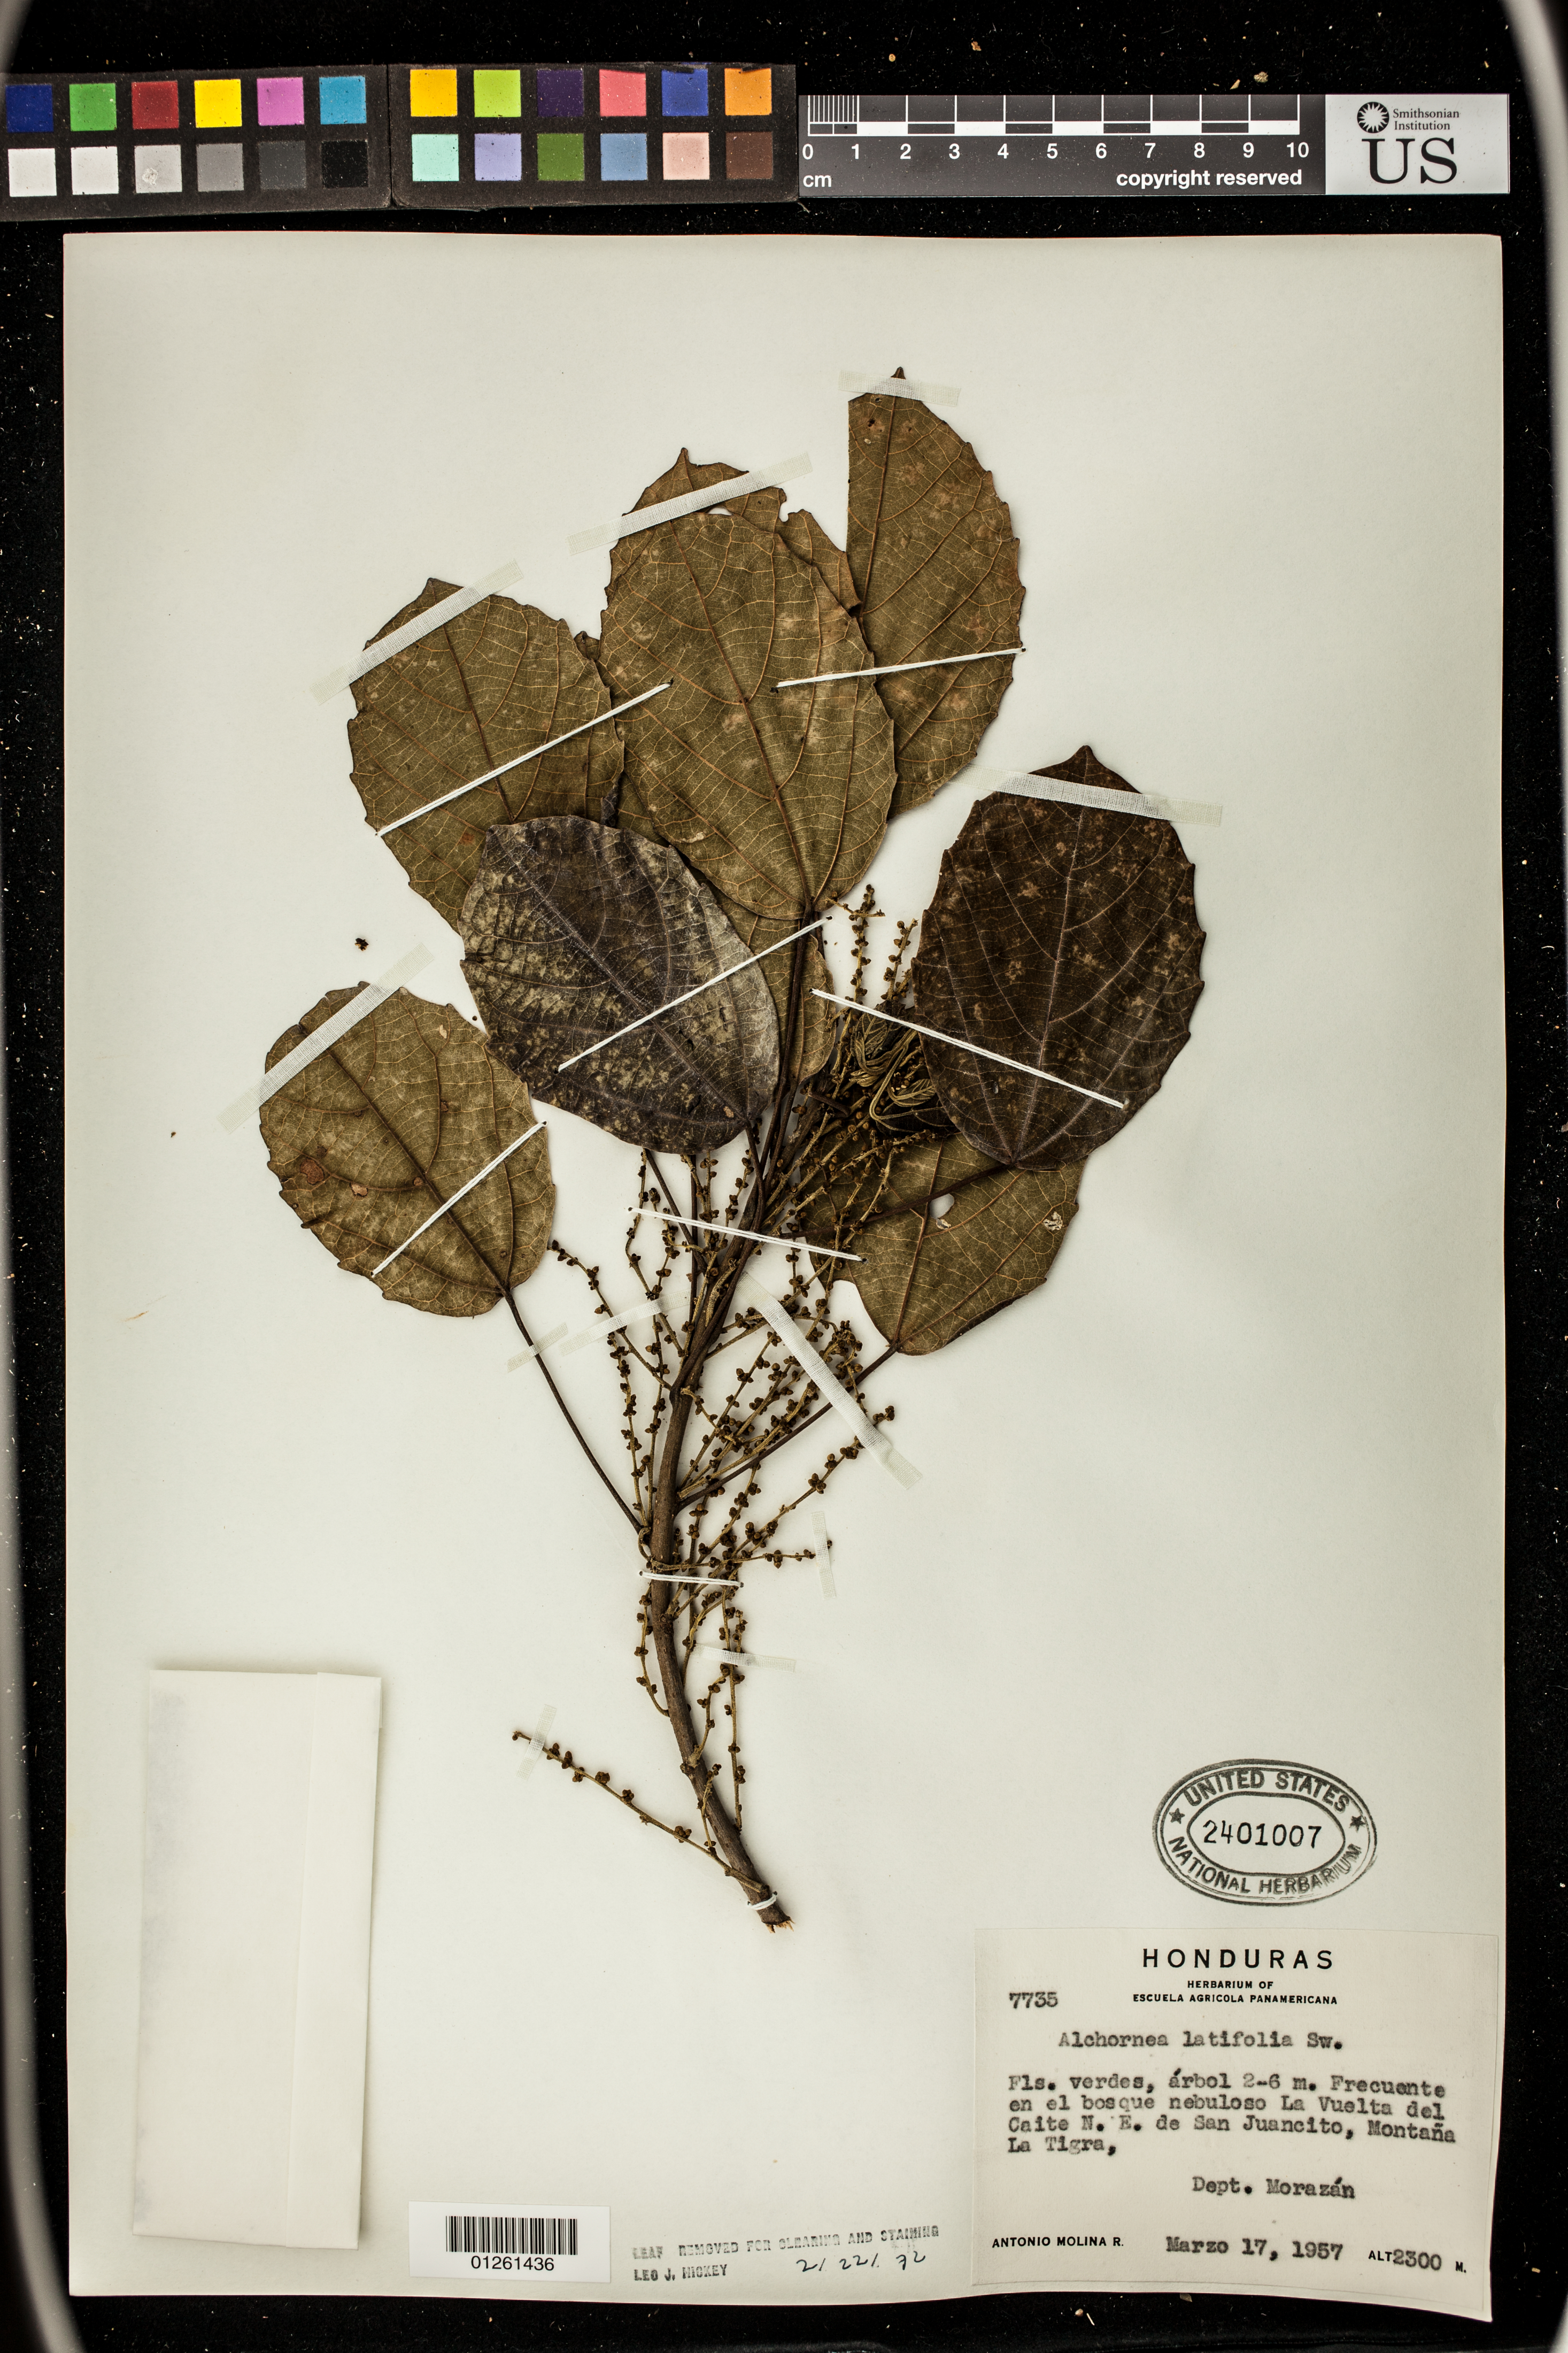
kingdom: Plantae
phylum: Tracheophyta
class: Magnoliopsida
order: Malpighiales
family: Euphorbiaceae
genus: Alchornea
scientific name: Alchornea latifolia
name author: Sw.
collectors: A. Molina R.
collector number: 7735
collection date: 1957-03-17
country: Honduras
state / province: Fco. Morazán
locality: En el bosque nebuloso La Vuelta del Caite N. E. de San Jauncit, Montana La Tigra.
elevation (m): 2300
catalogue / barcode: US 2401007